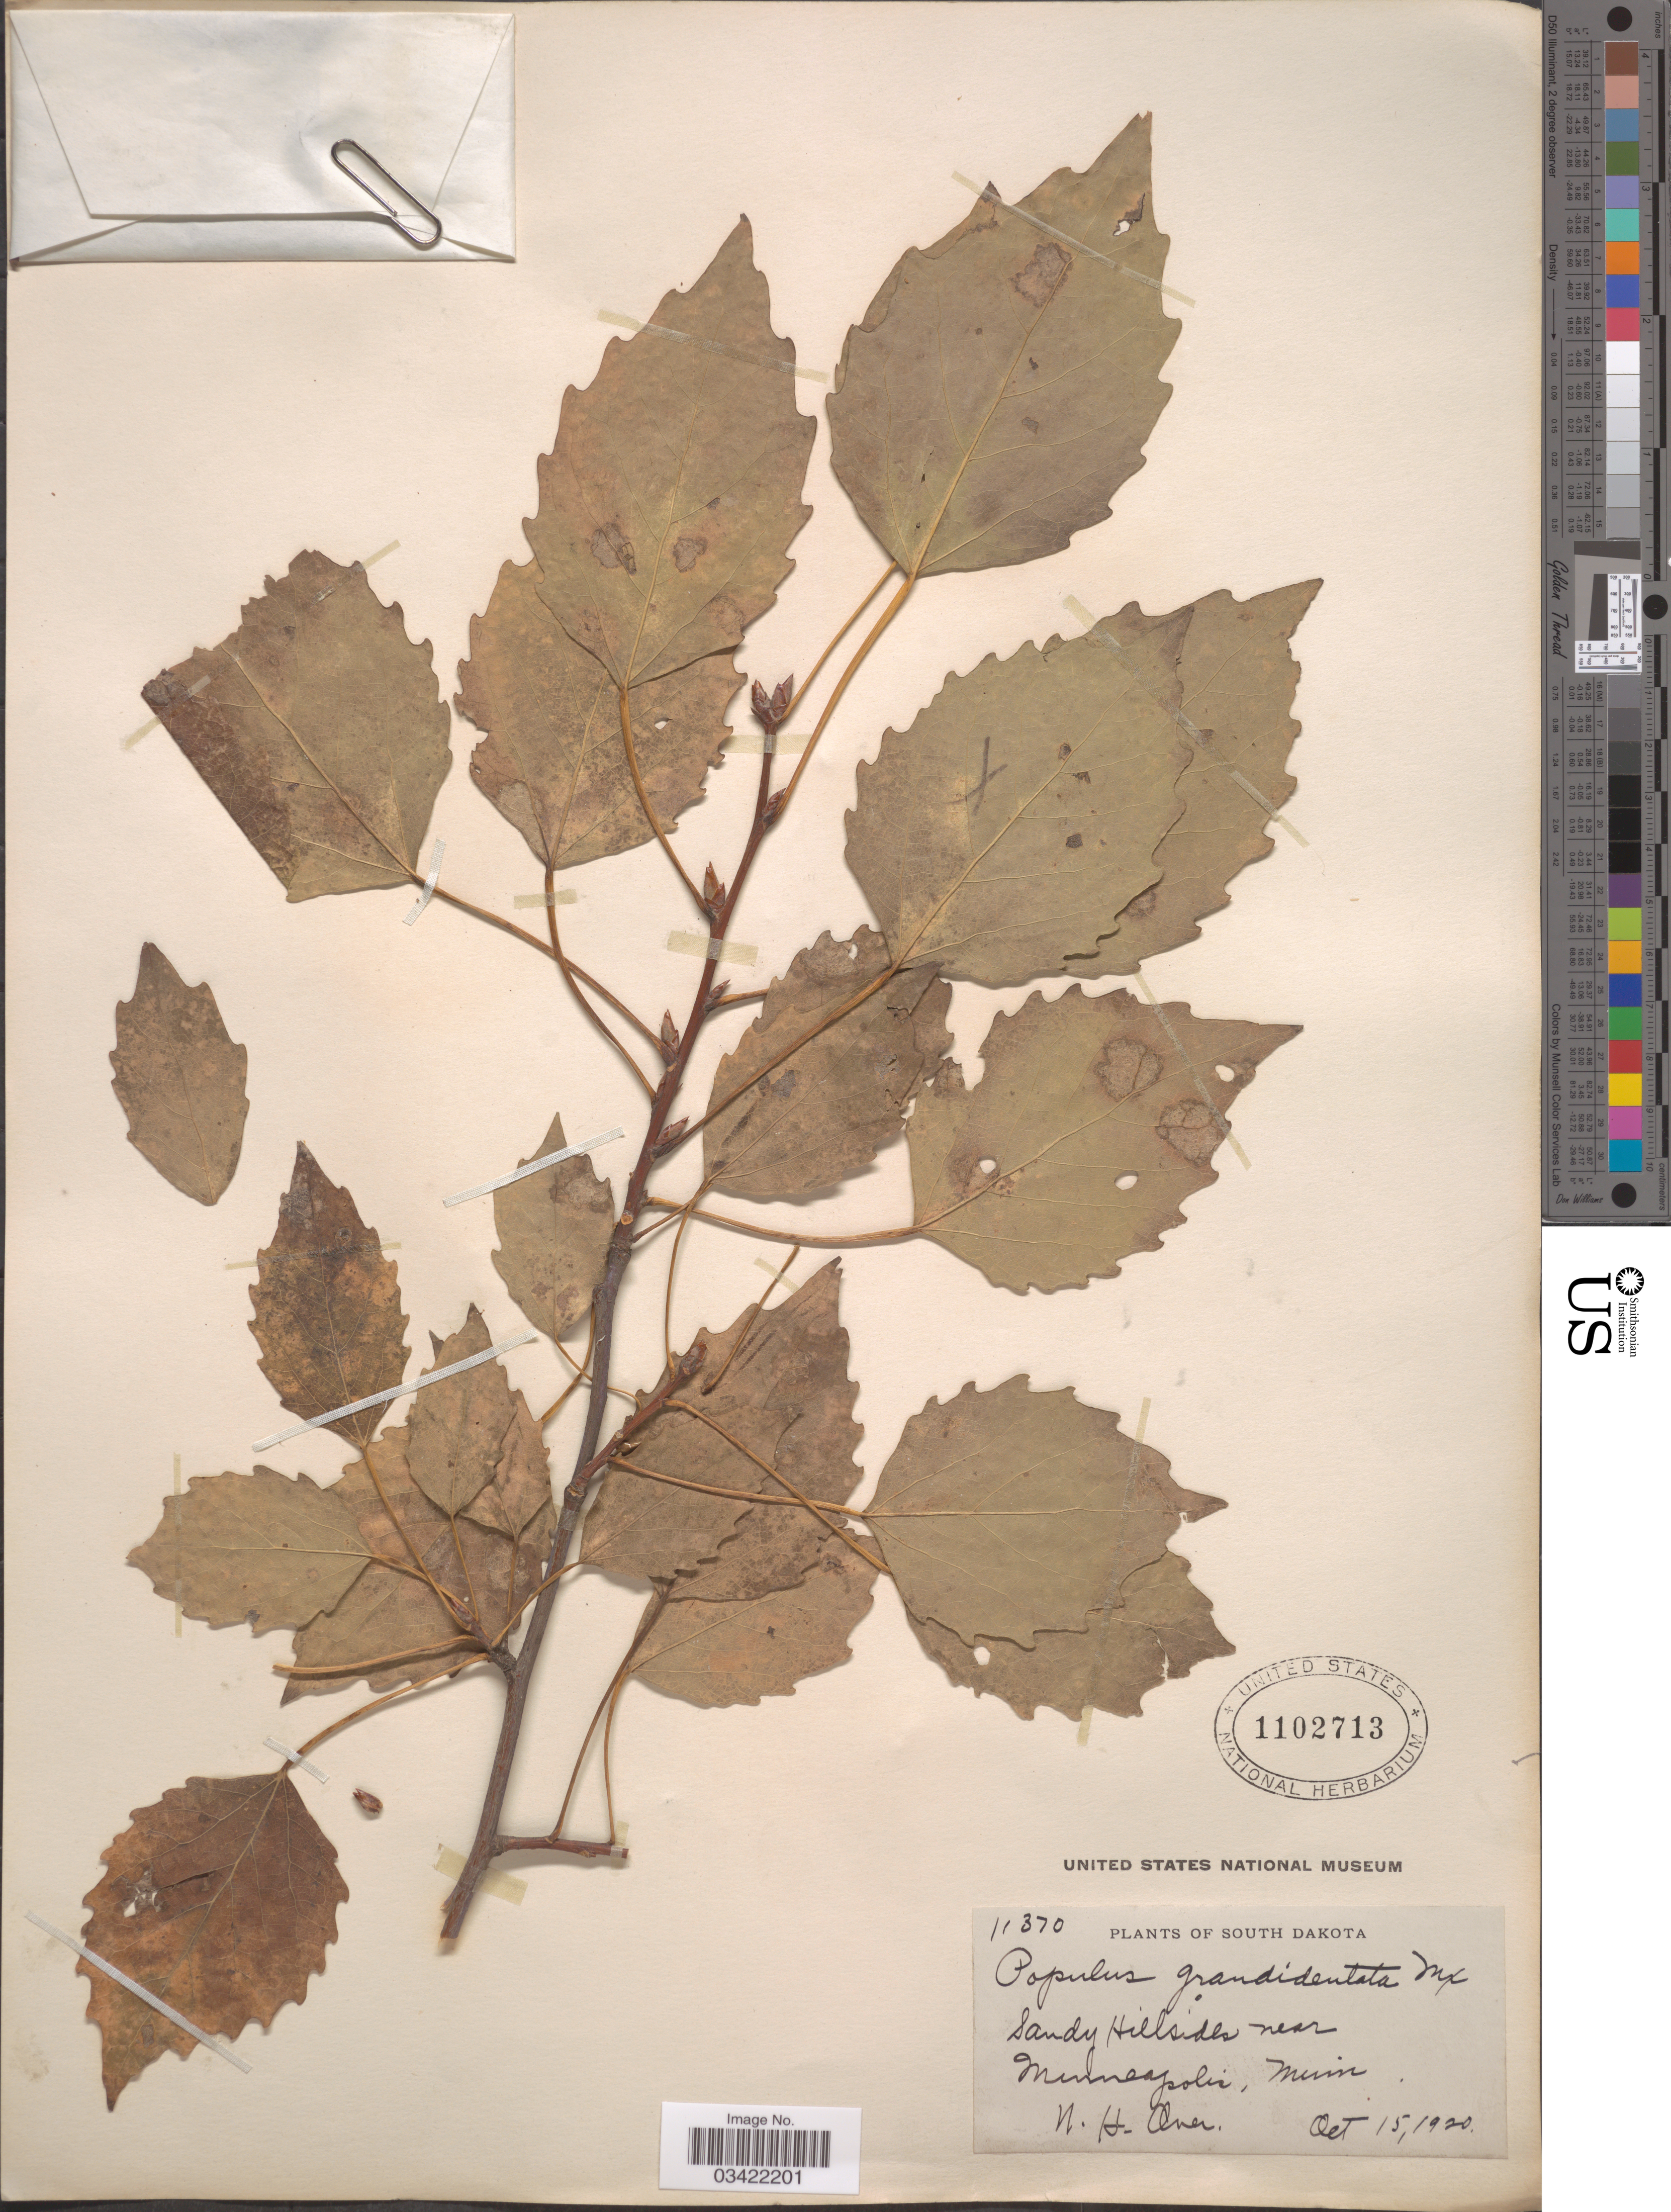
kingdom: Plantae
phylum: Tracheophyta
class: Magnoliopsida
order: Malpighiales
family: Salicaceae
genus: Populus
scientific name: Populus grandidentata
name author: Michx.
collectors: W. Over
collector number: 11370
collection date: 1920-10-15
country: United States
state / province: Minnesota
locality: Sandy Hillsides near Minneapolis.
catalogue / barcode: US 1102713